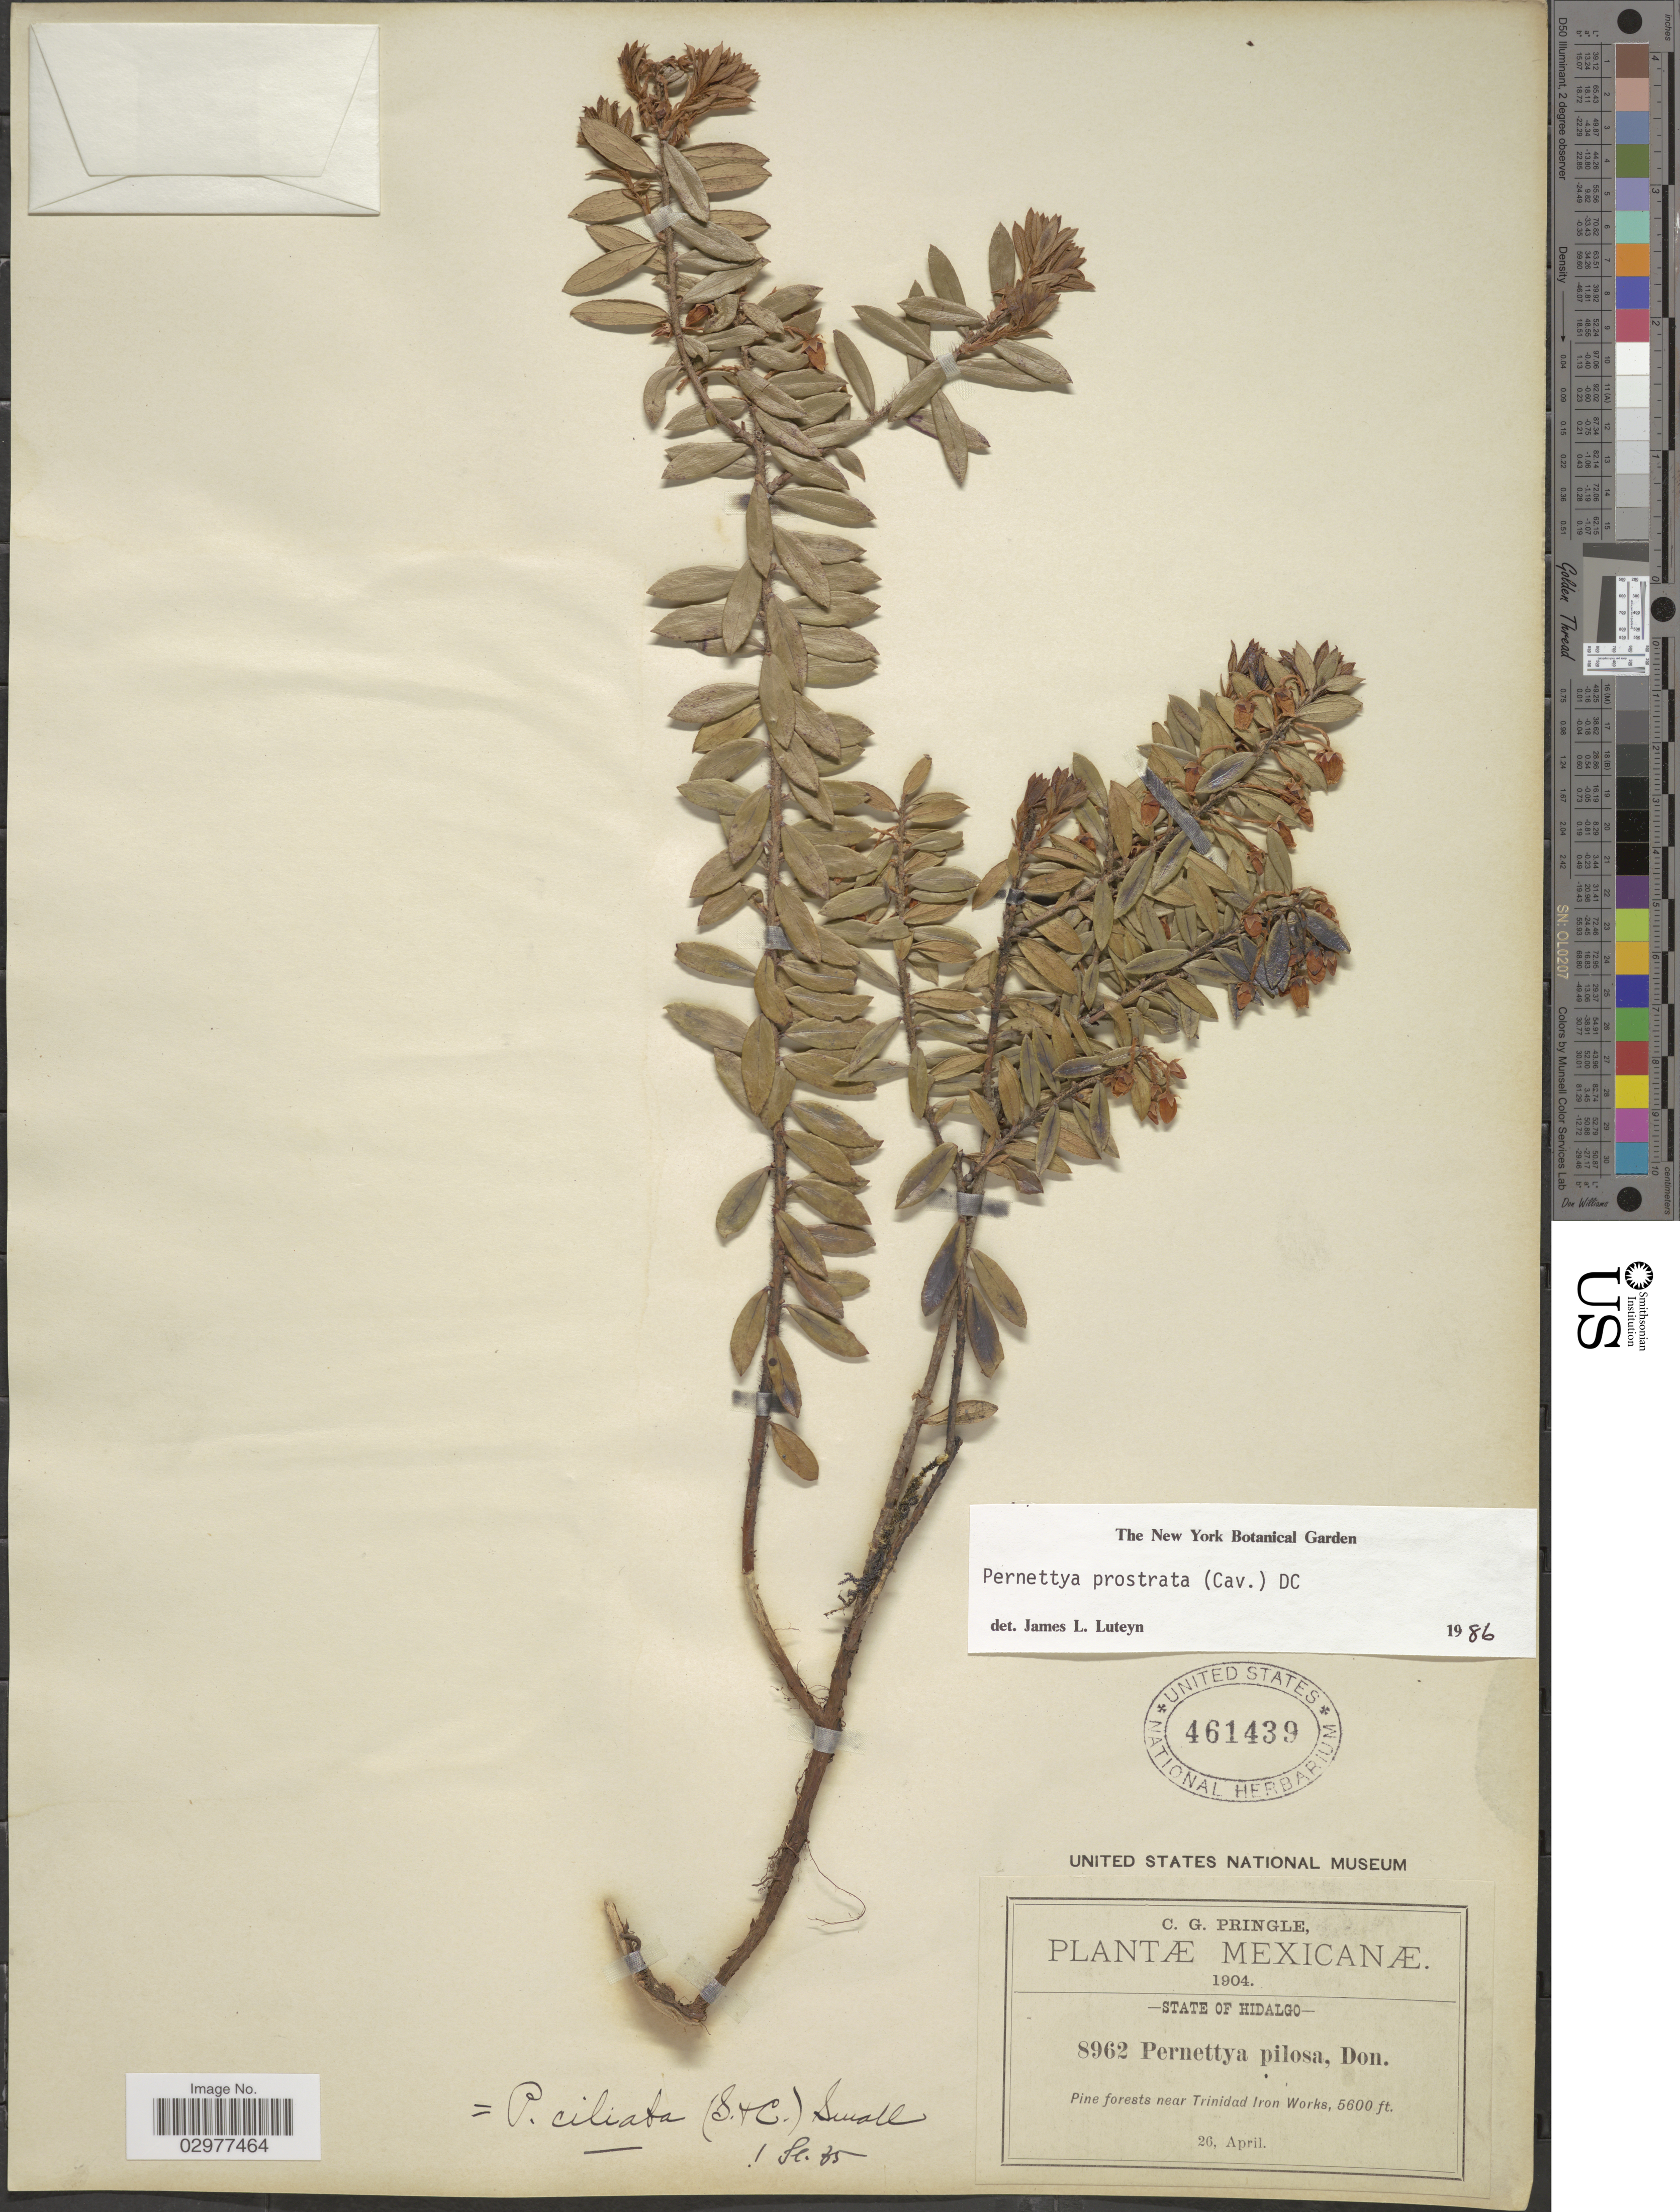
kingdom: Plantae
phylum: Tracheophyta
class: Magnoliopsida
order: Ericales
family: Ericaceae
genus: Pernettya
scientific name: Pernettya prostrata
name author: (Cav.) DC.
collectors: C. G. Pringle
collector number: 8962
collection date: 1904-04-26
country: Mexico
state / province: Hidalgo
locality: Pine forests near Trinidad Iron Works.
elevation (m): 1707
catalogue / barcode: US 461439